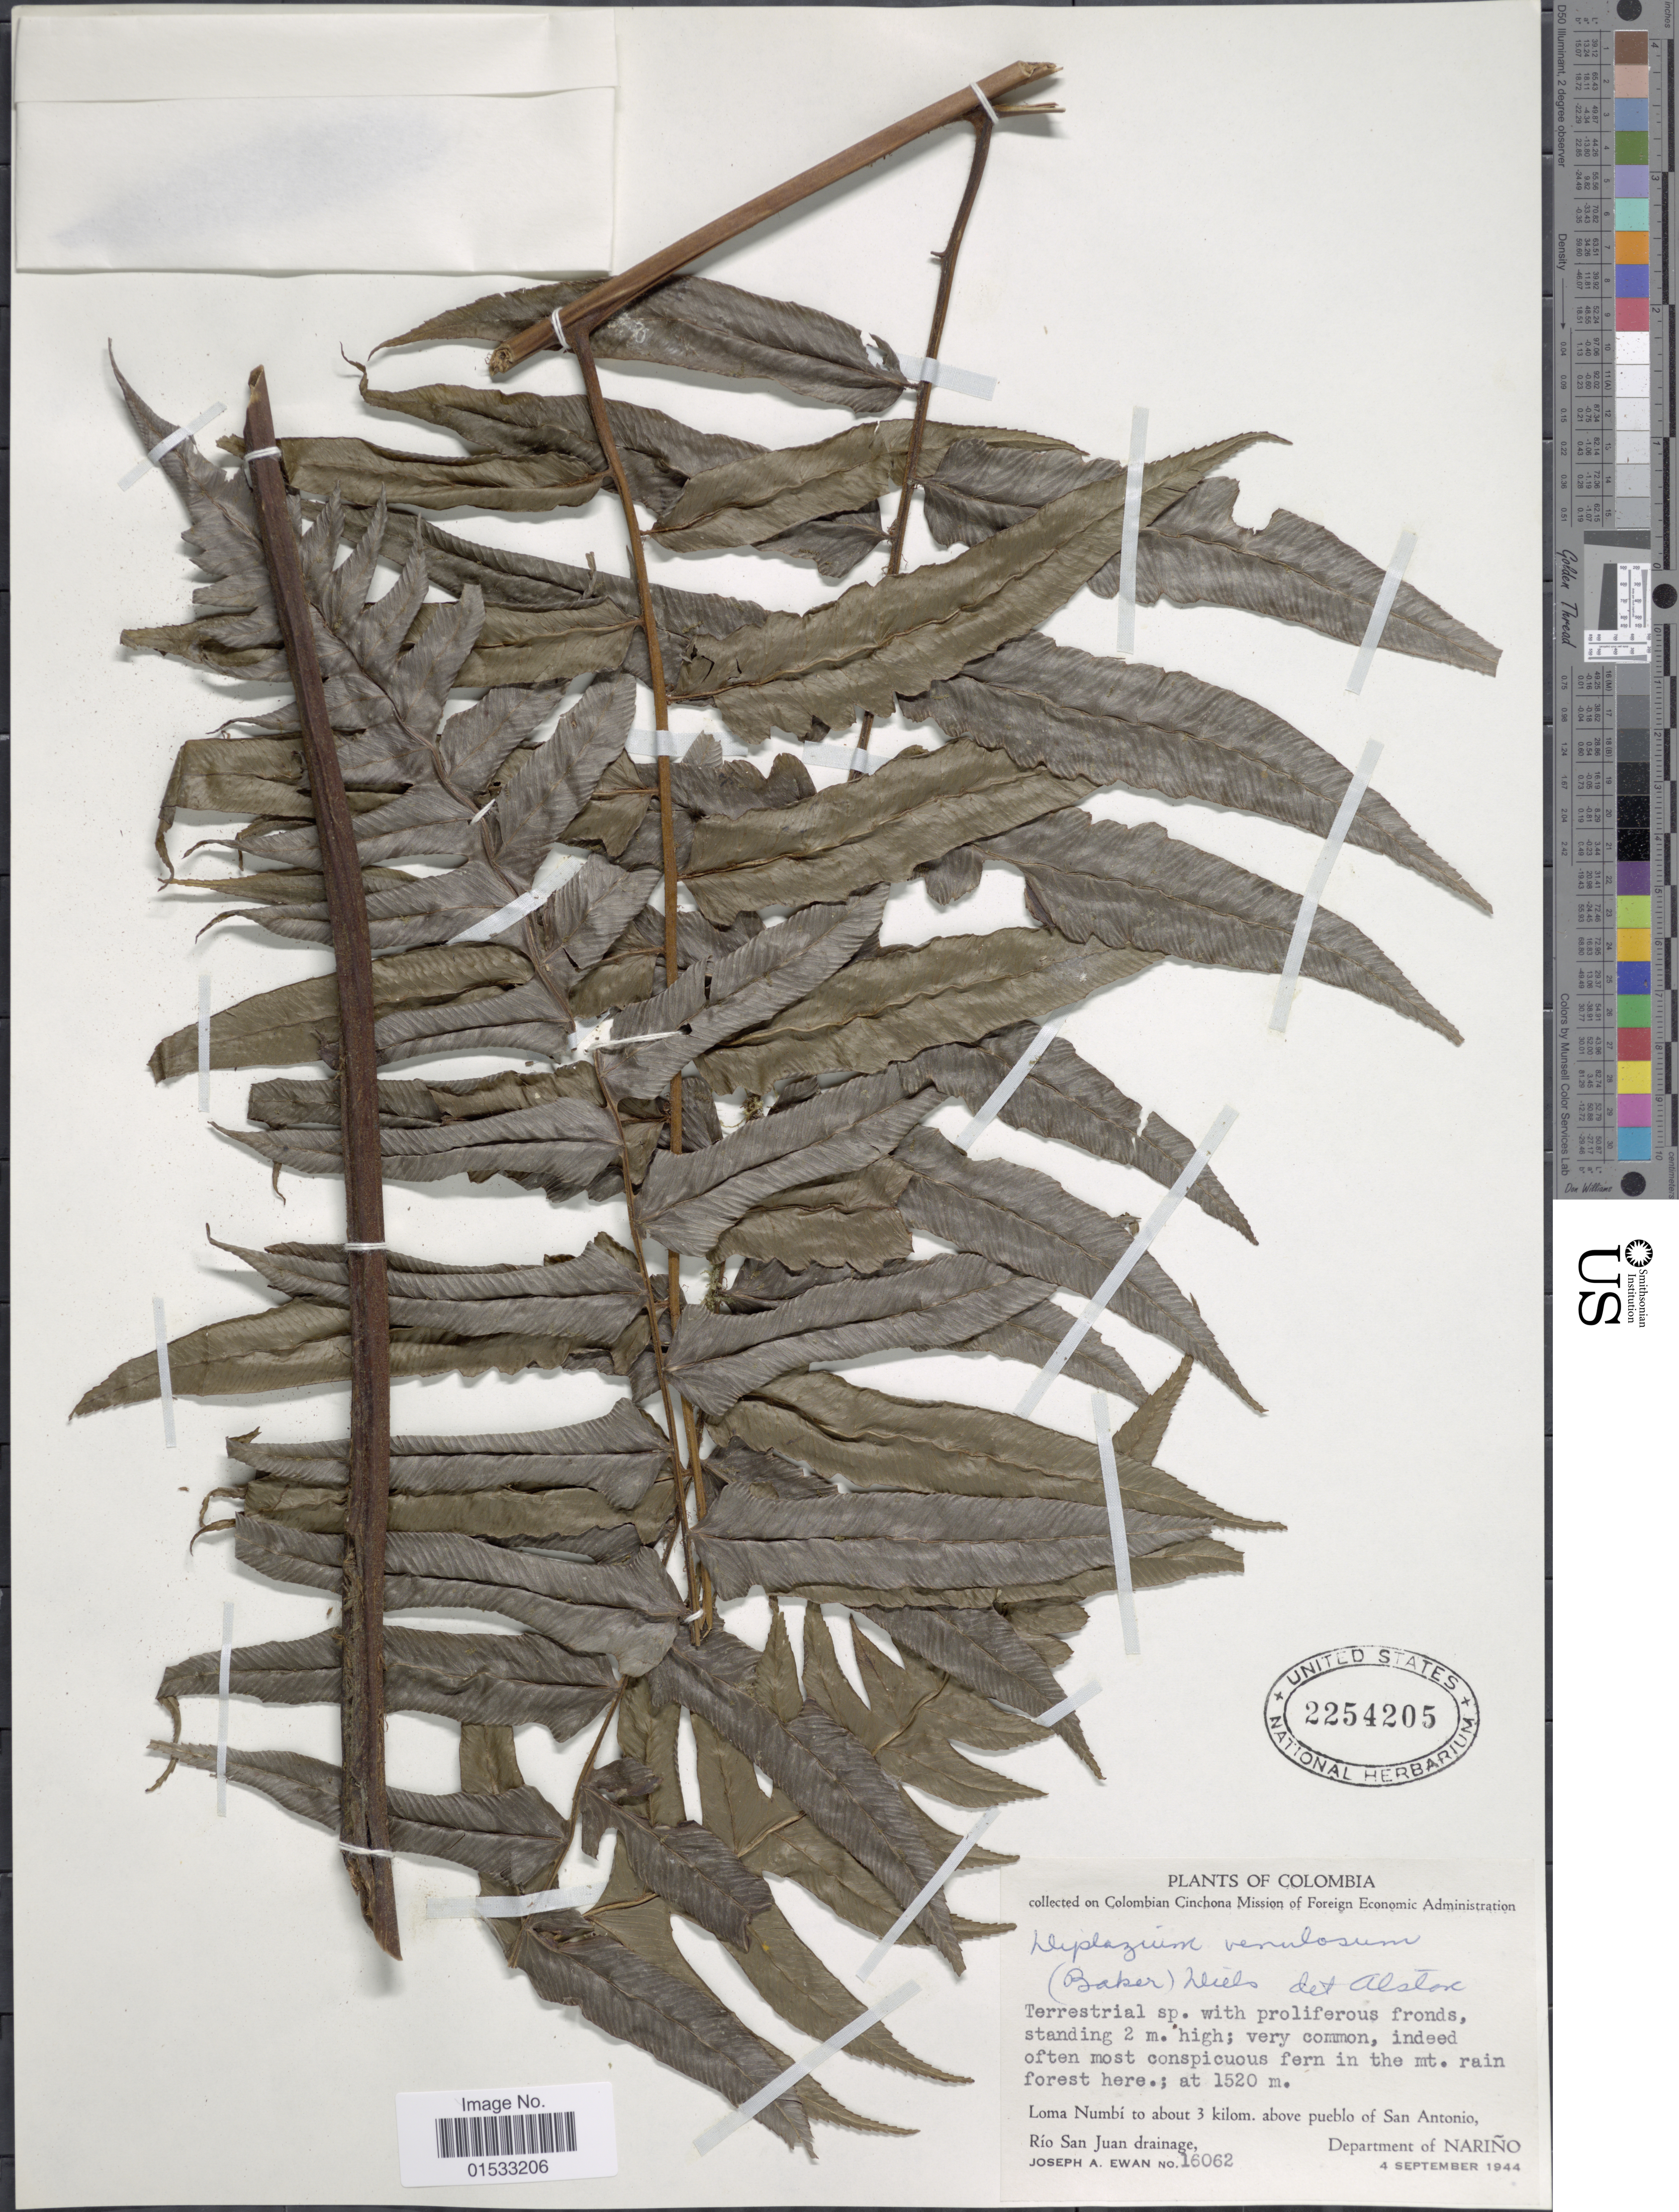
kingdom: Plantae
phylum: Tracheophyta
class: Polypodiopsida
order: Polypodiales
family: Athyriaceae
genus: Diplazium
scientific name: Diplazium venulosum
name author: (Baker) Diels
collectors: J. A. Ewan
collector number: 16062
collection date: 1944-09-04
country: Colombia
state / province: Nariño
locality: Loma Numbí to about 3 kilom. above pueblo San Antonio, Río San Juan drainage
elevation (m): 1520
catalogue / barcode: US 2254205